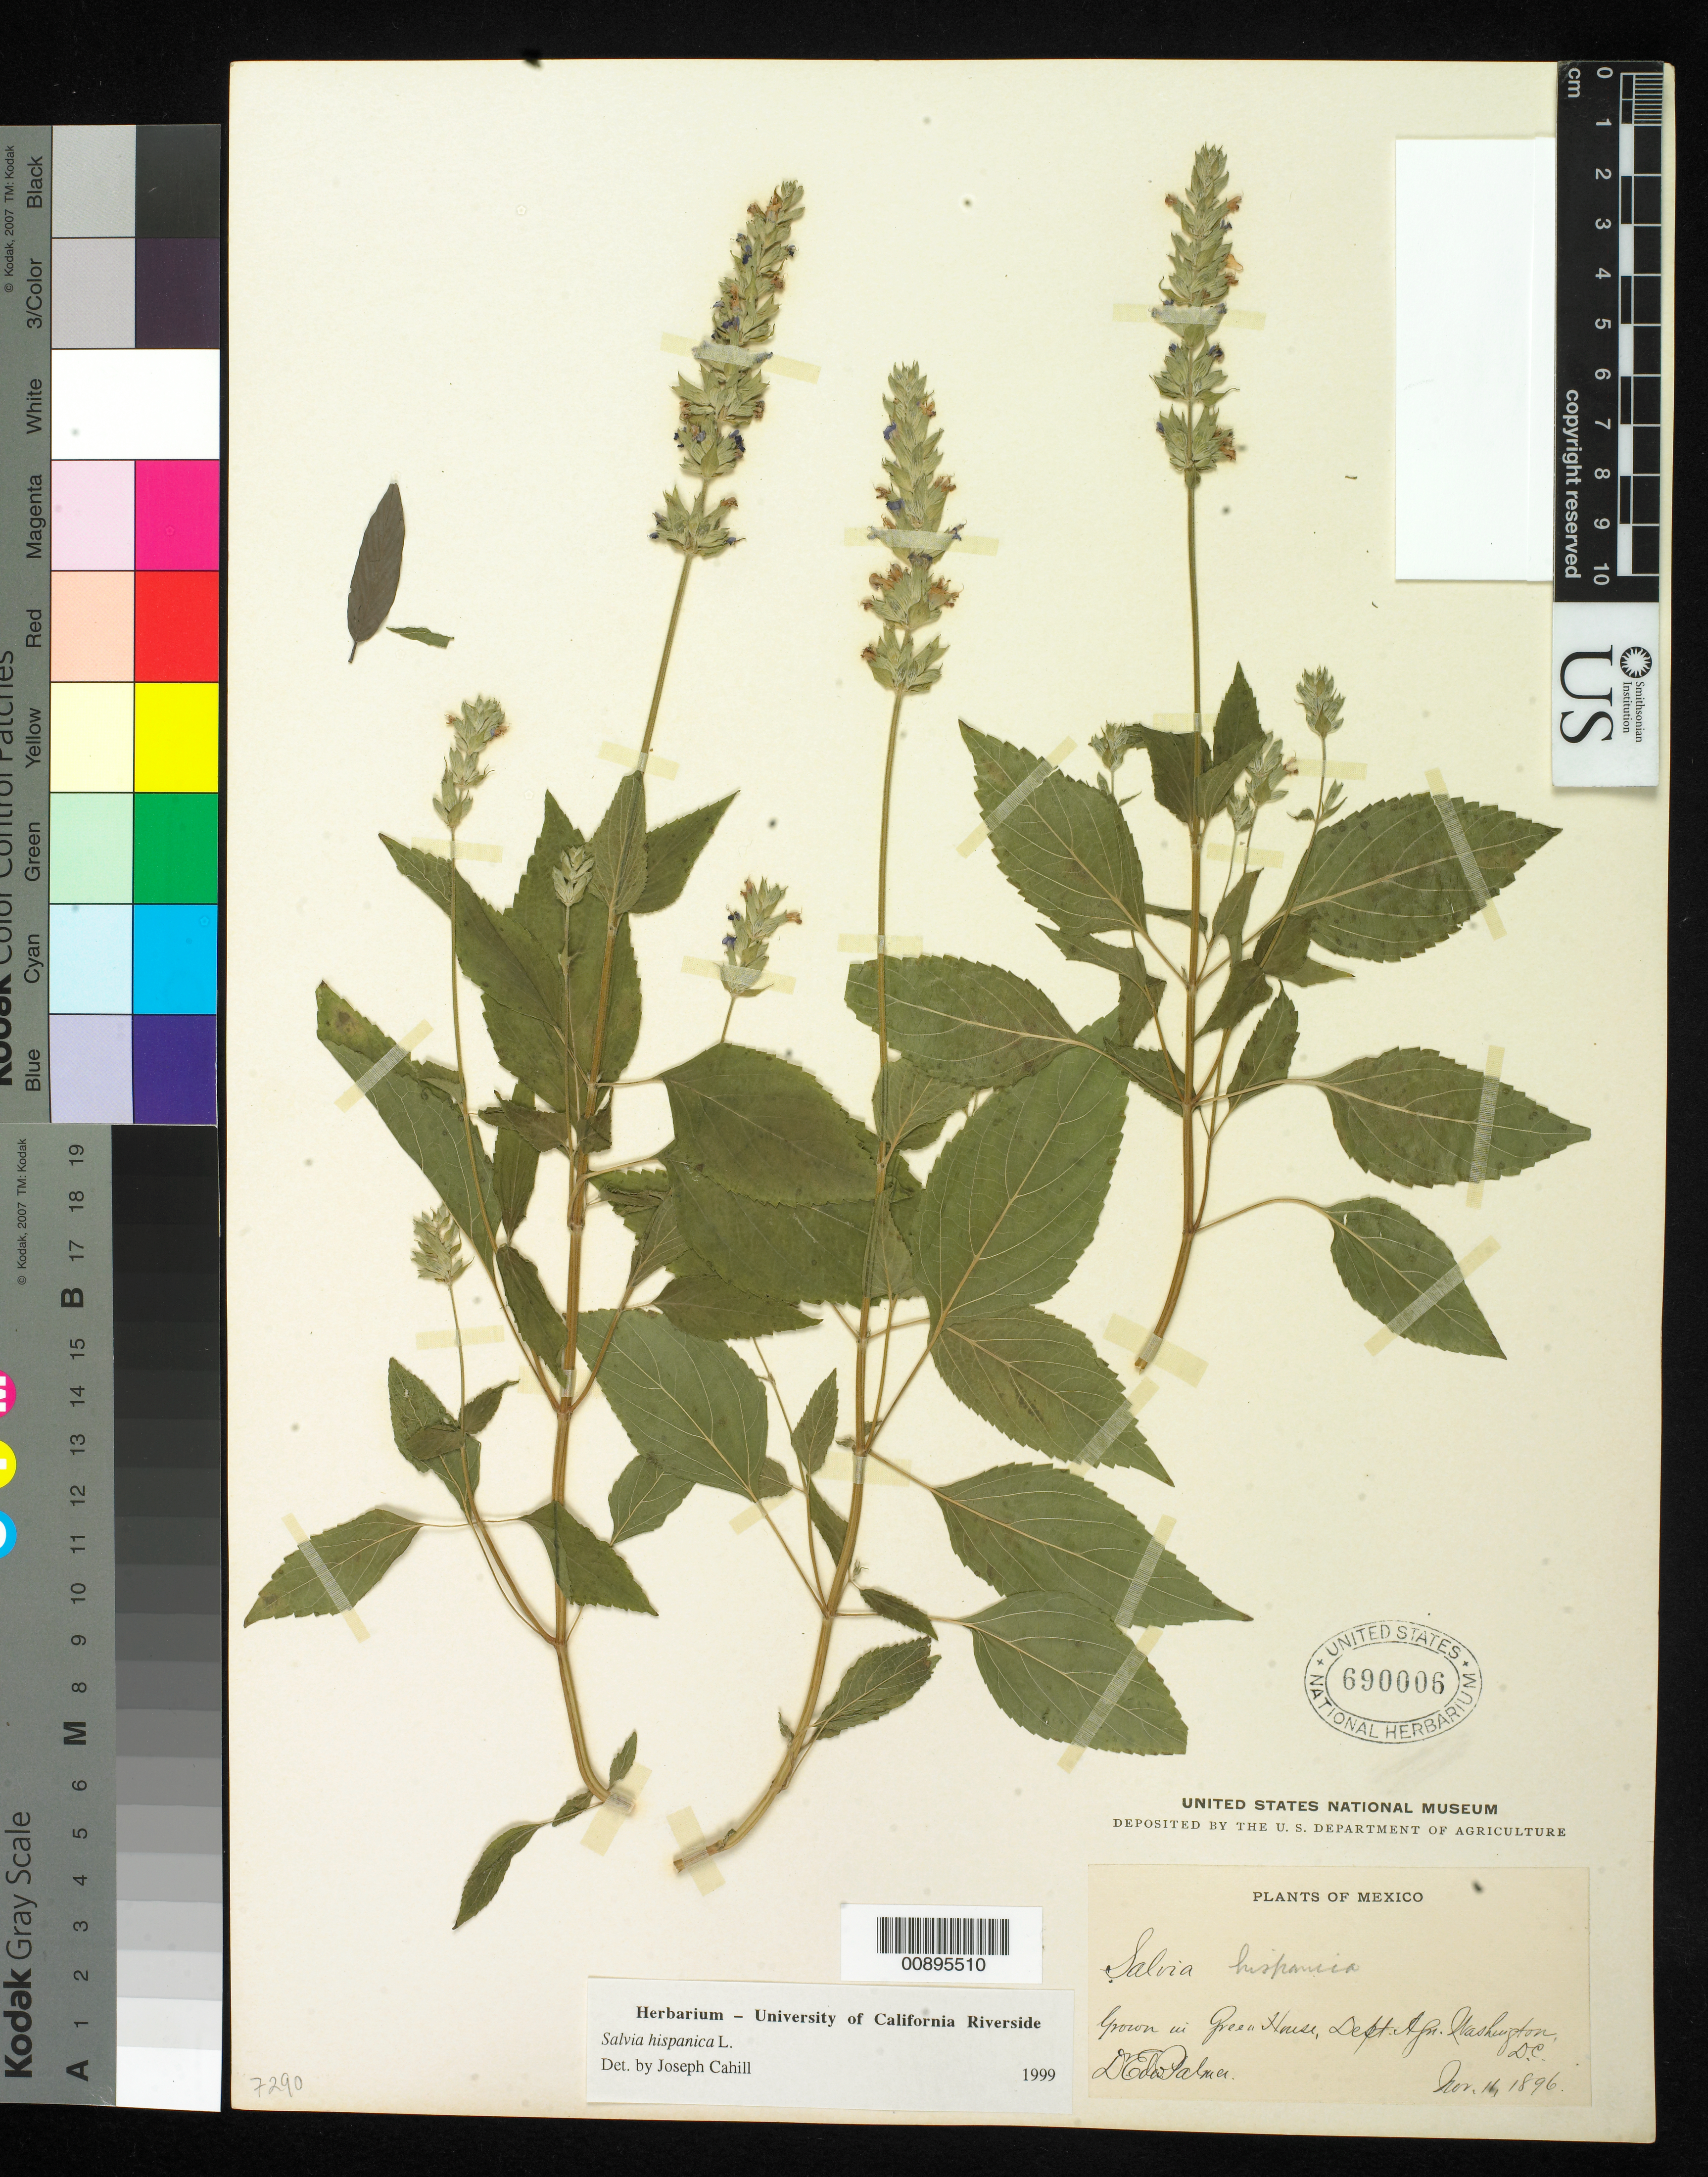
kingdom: Plantae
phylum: Tracheophyta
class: Magnoliopsida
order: Lamiales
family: Lamiaceae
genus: Salvia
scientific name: Salvia hispanica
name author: L.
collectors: E. Palmer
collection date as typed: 11 Nov 1896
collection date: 1896-11-11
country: Mexico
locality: Mexico.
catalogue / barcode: US 690006